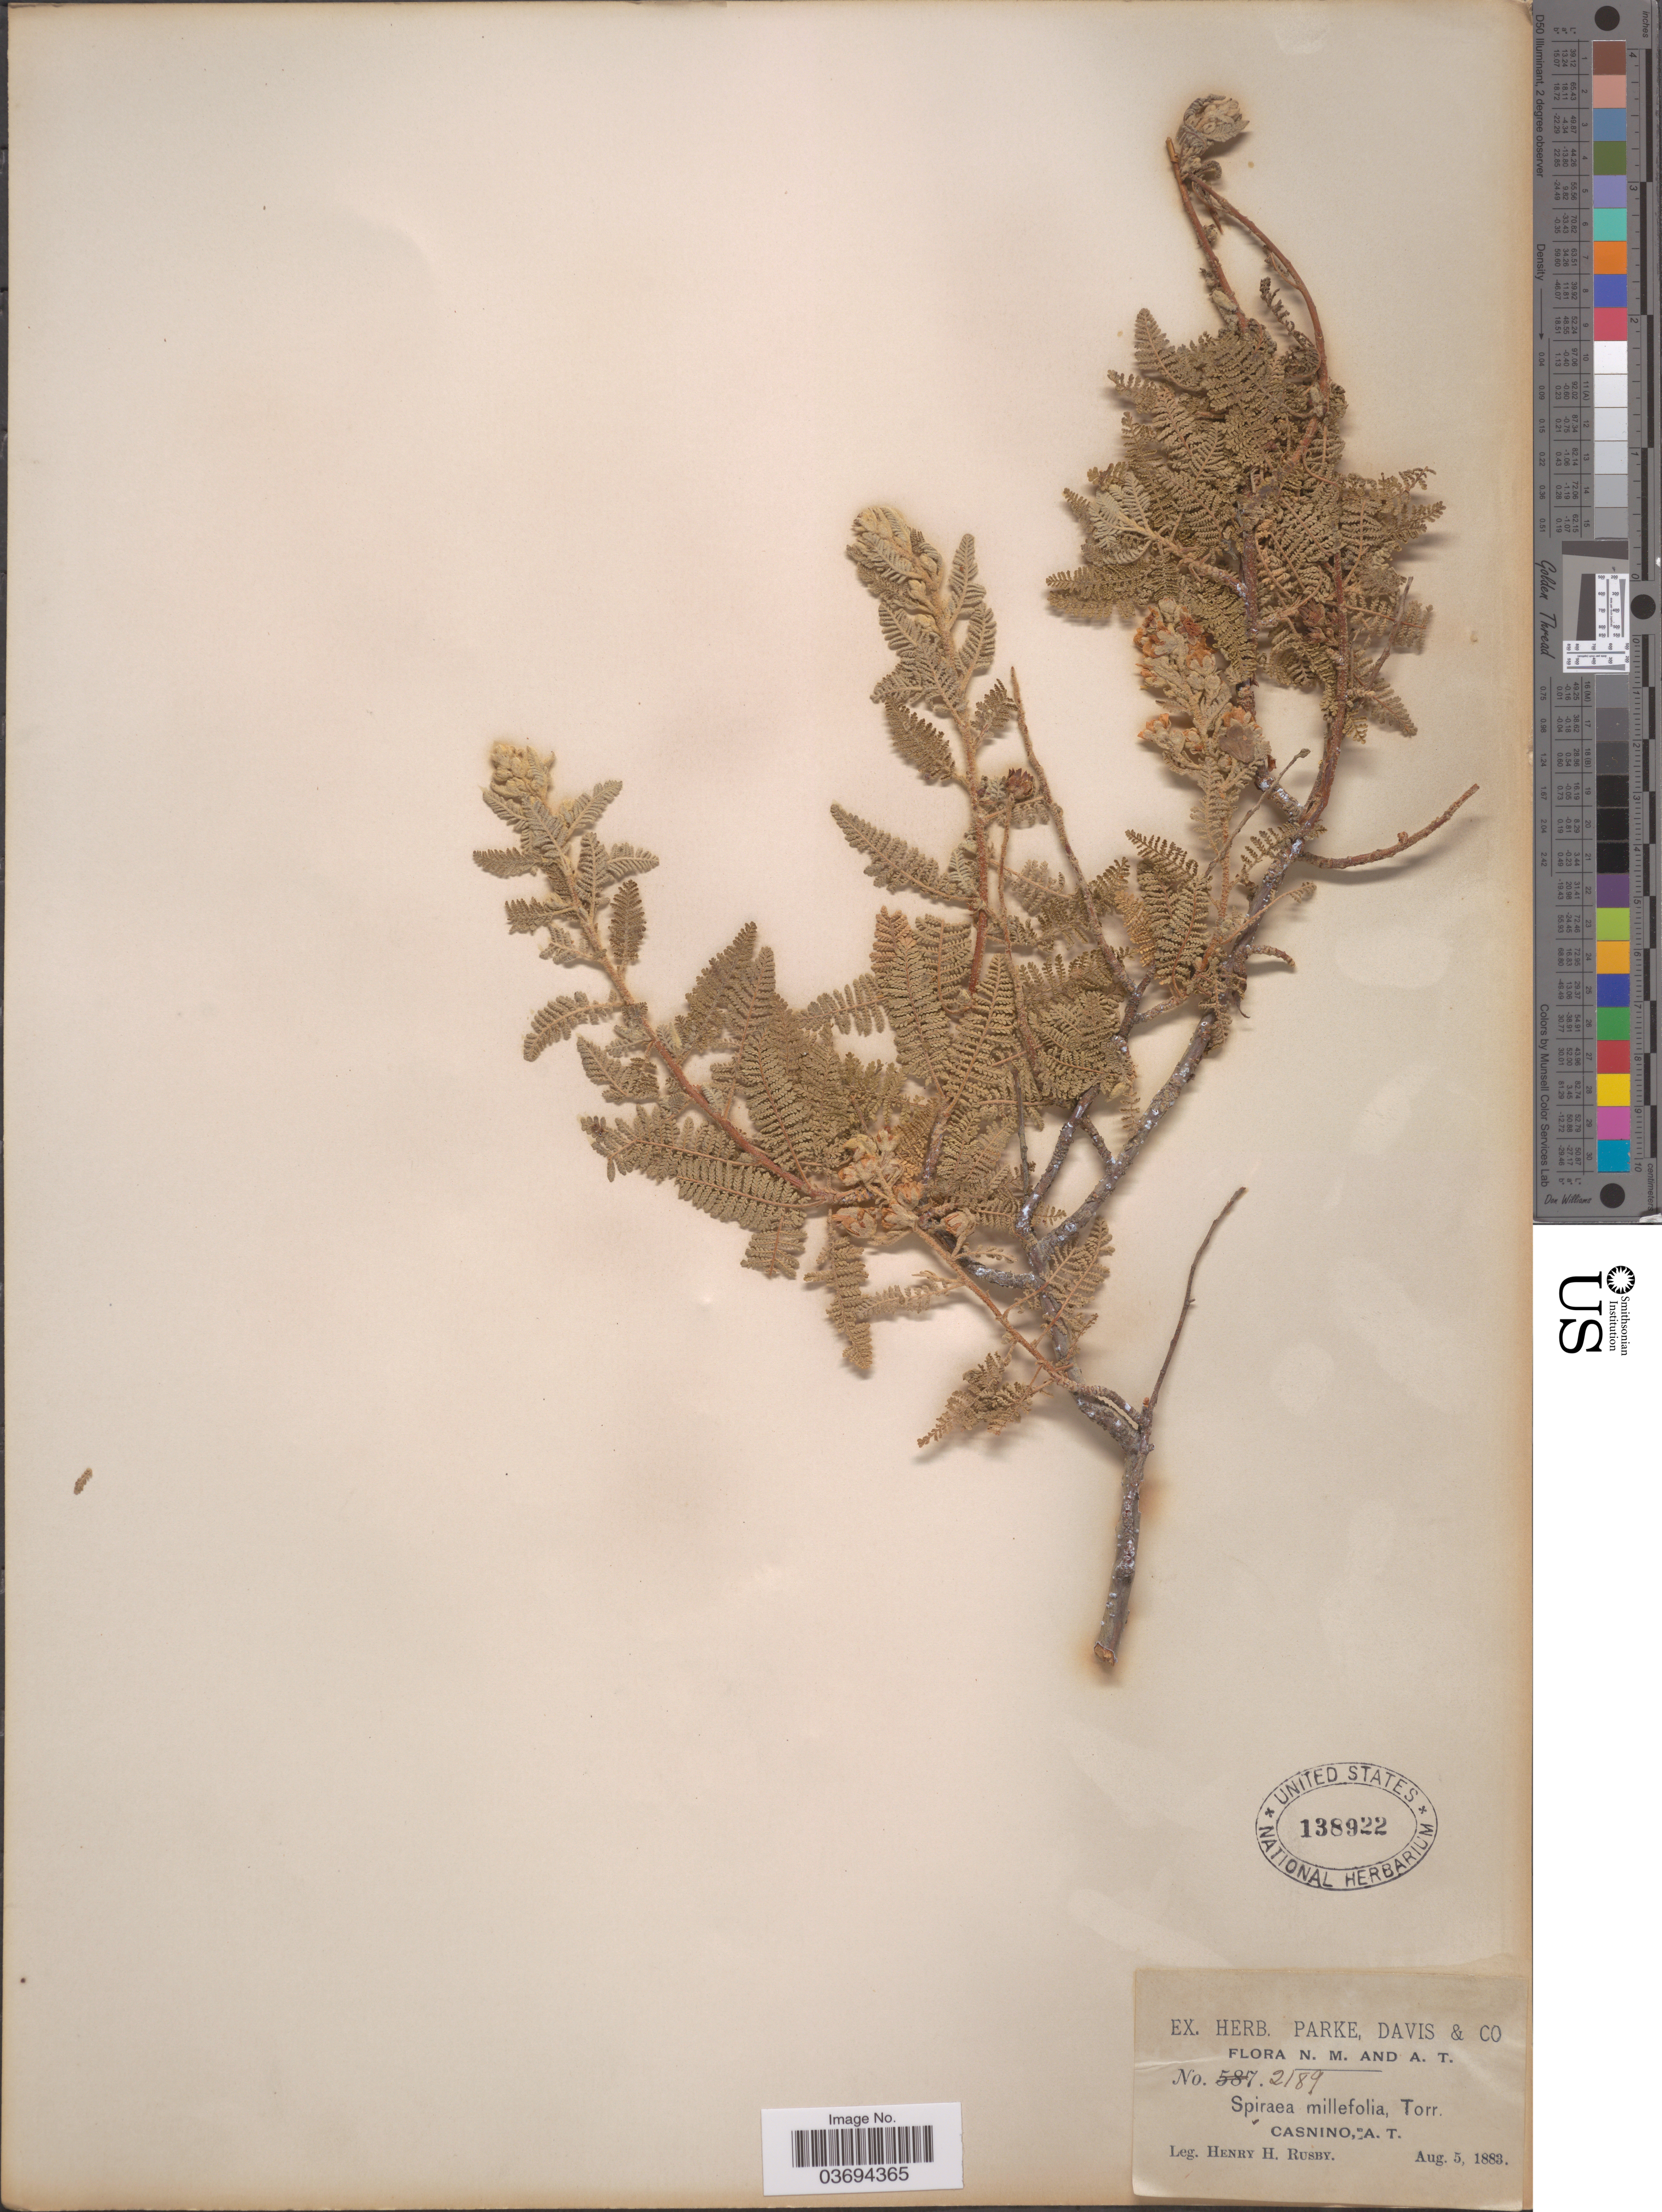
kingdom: Plantae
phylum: Tracheophyta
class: Magnoliopsida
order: Rosales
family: Rosaceae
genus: Chamaebatiaria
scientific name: Chamaebatiaria millefolium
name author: (Torr.) Maxim.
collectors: H. H. Rusby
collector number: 2189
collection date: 1883-08-05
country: United States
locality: Casnino, A. T.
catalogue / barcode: US 138922